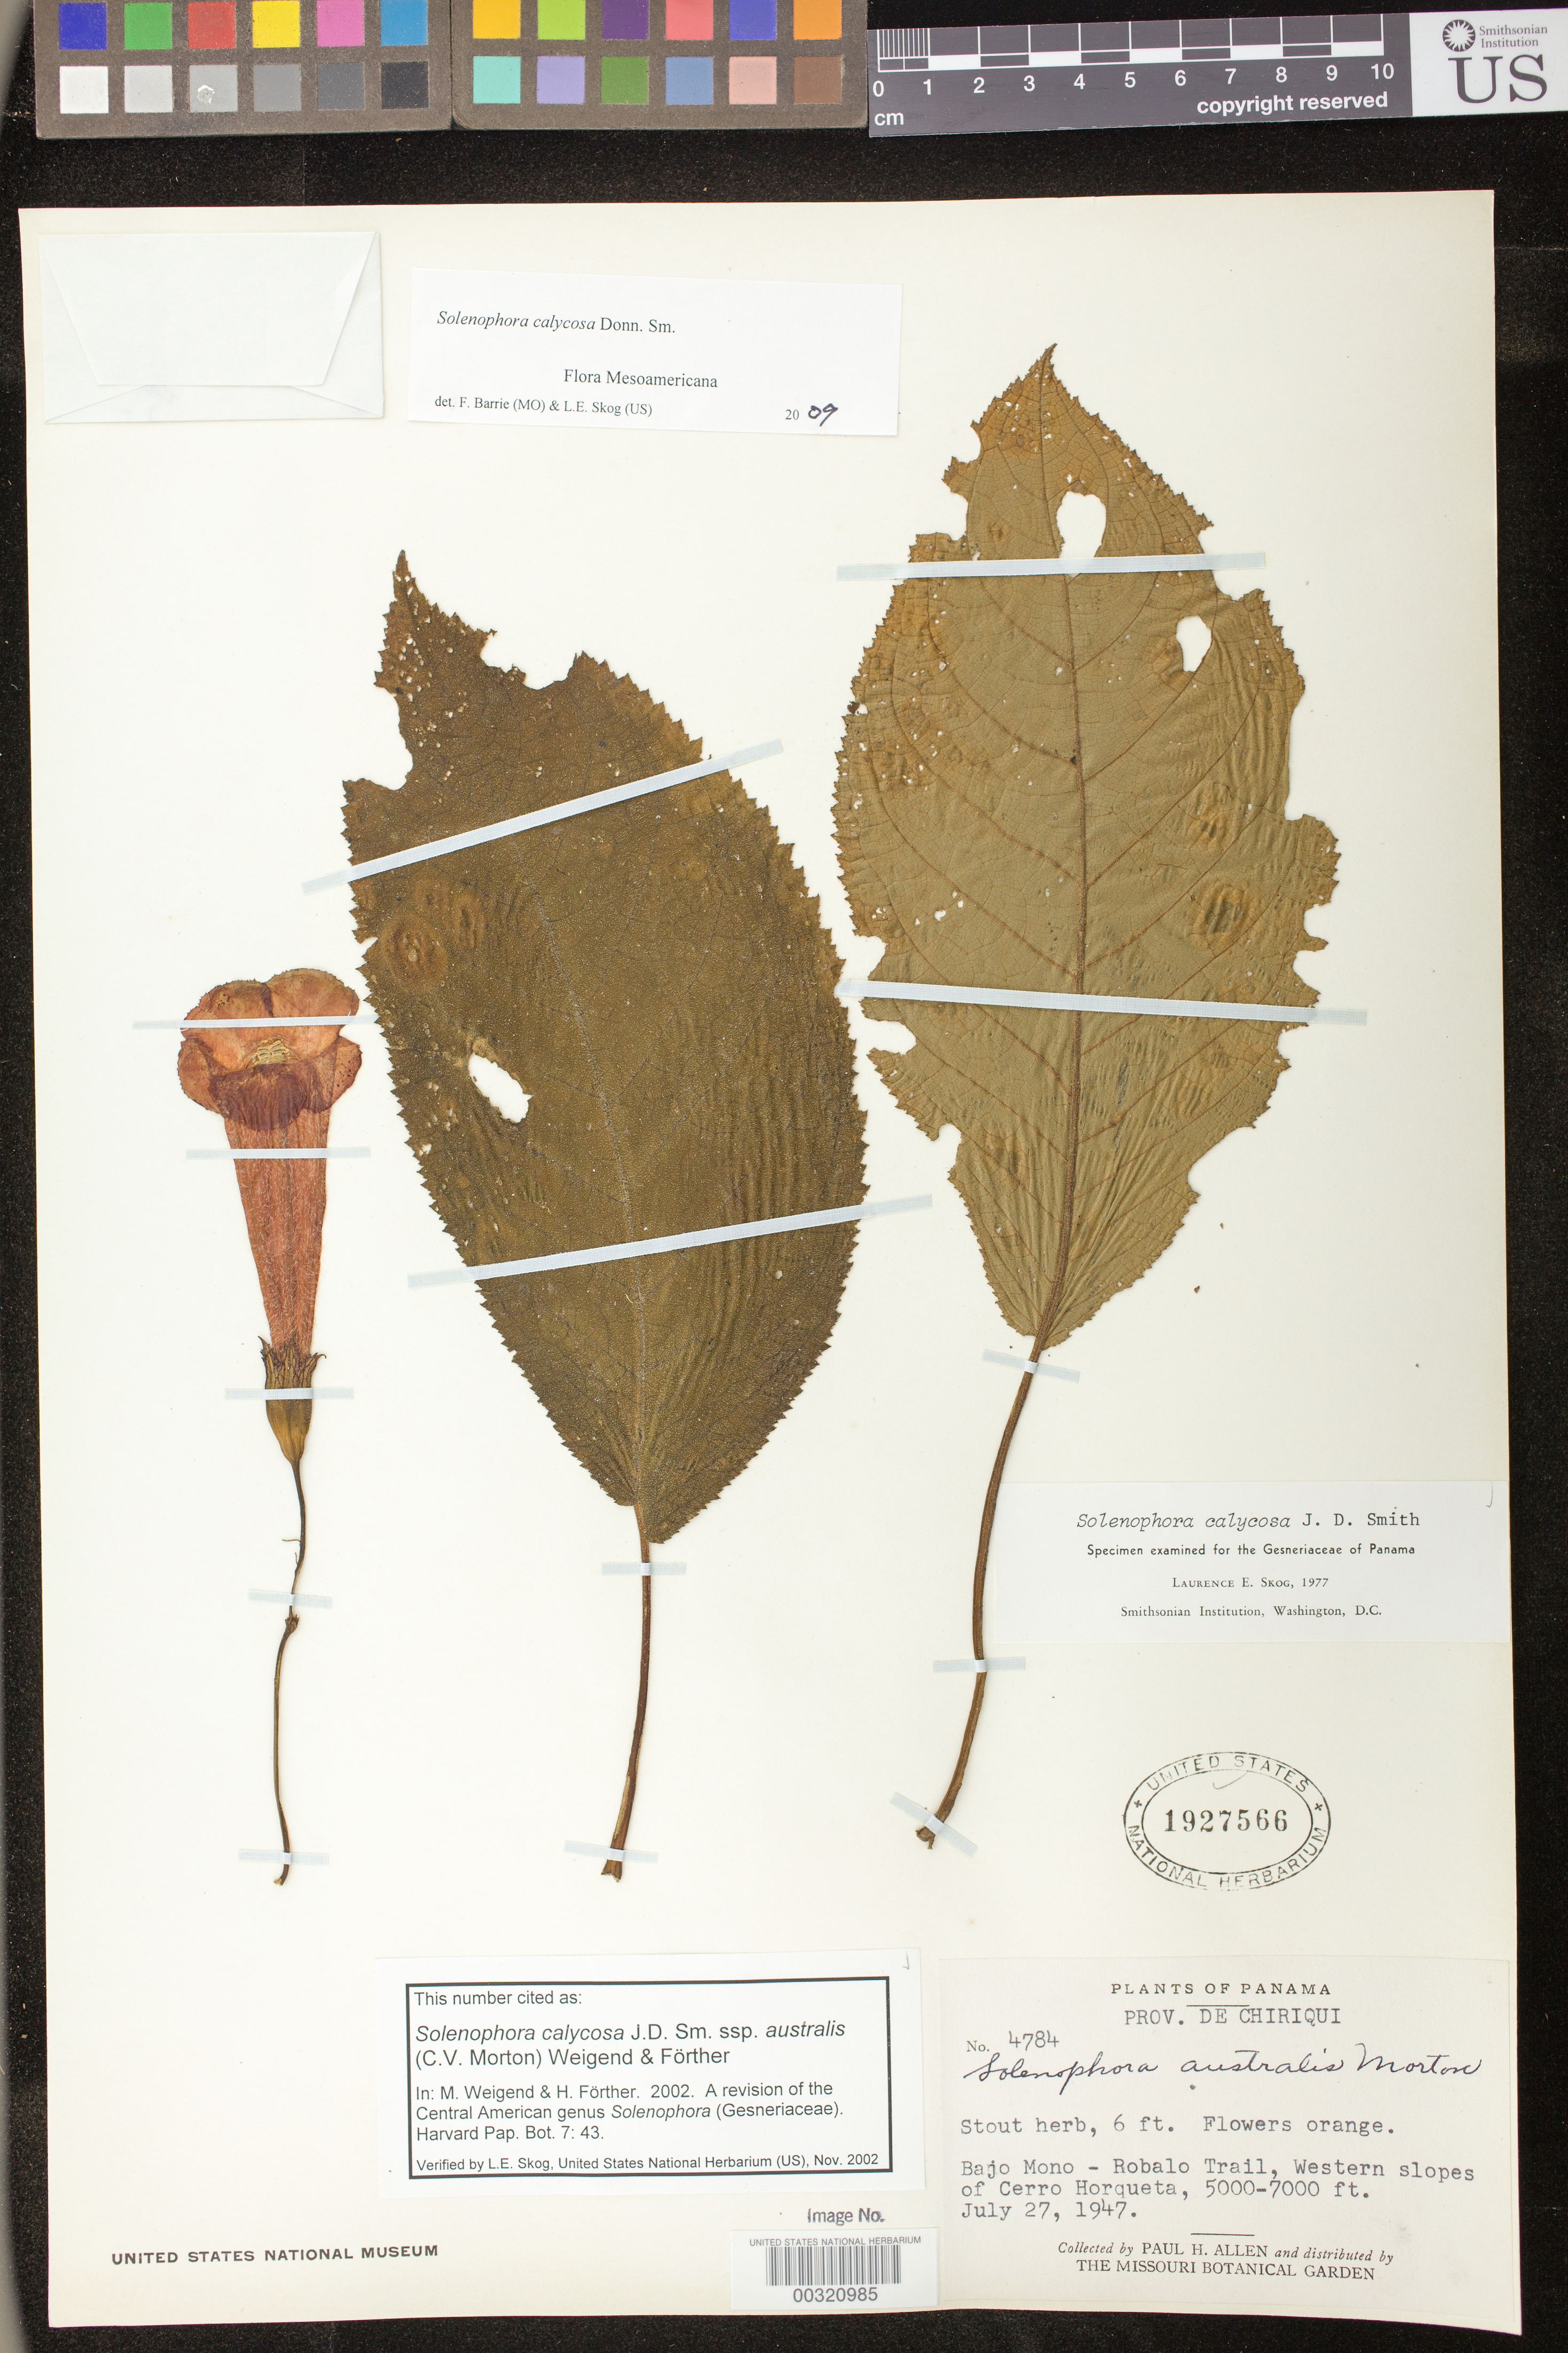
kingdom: Plantae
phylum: Tracheophyta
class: Magnoliopsida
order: Lamiales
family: Gesneriaceae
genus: Solenophora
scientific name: Solenophora calycosa subsp. australis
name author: (C.V. Morton) Weigend & Förther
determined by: Weigend; Förther, Harald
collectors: P. H. Allen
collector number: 4784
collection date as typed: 27 Jul 1947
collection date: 1947-07-27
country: Panama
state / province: Chiriquí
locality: Bajo Mono - Robalo trail, western slopes of Cerro Horqueta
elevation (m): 1524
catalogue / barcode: US 1927566